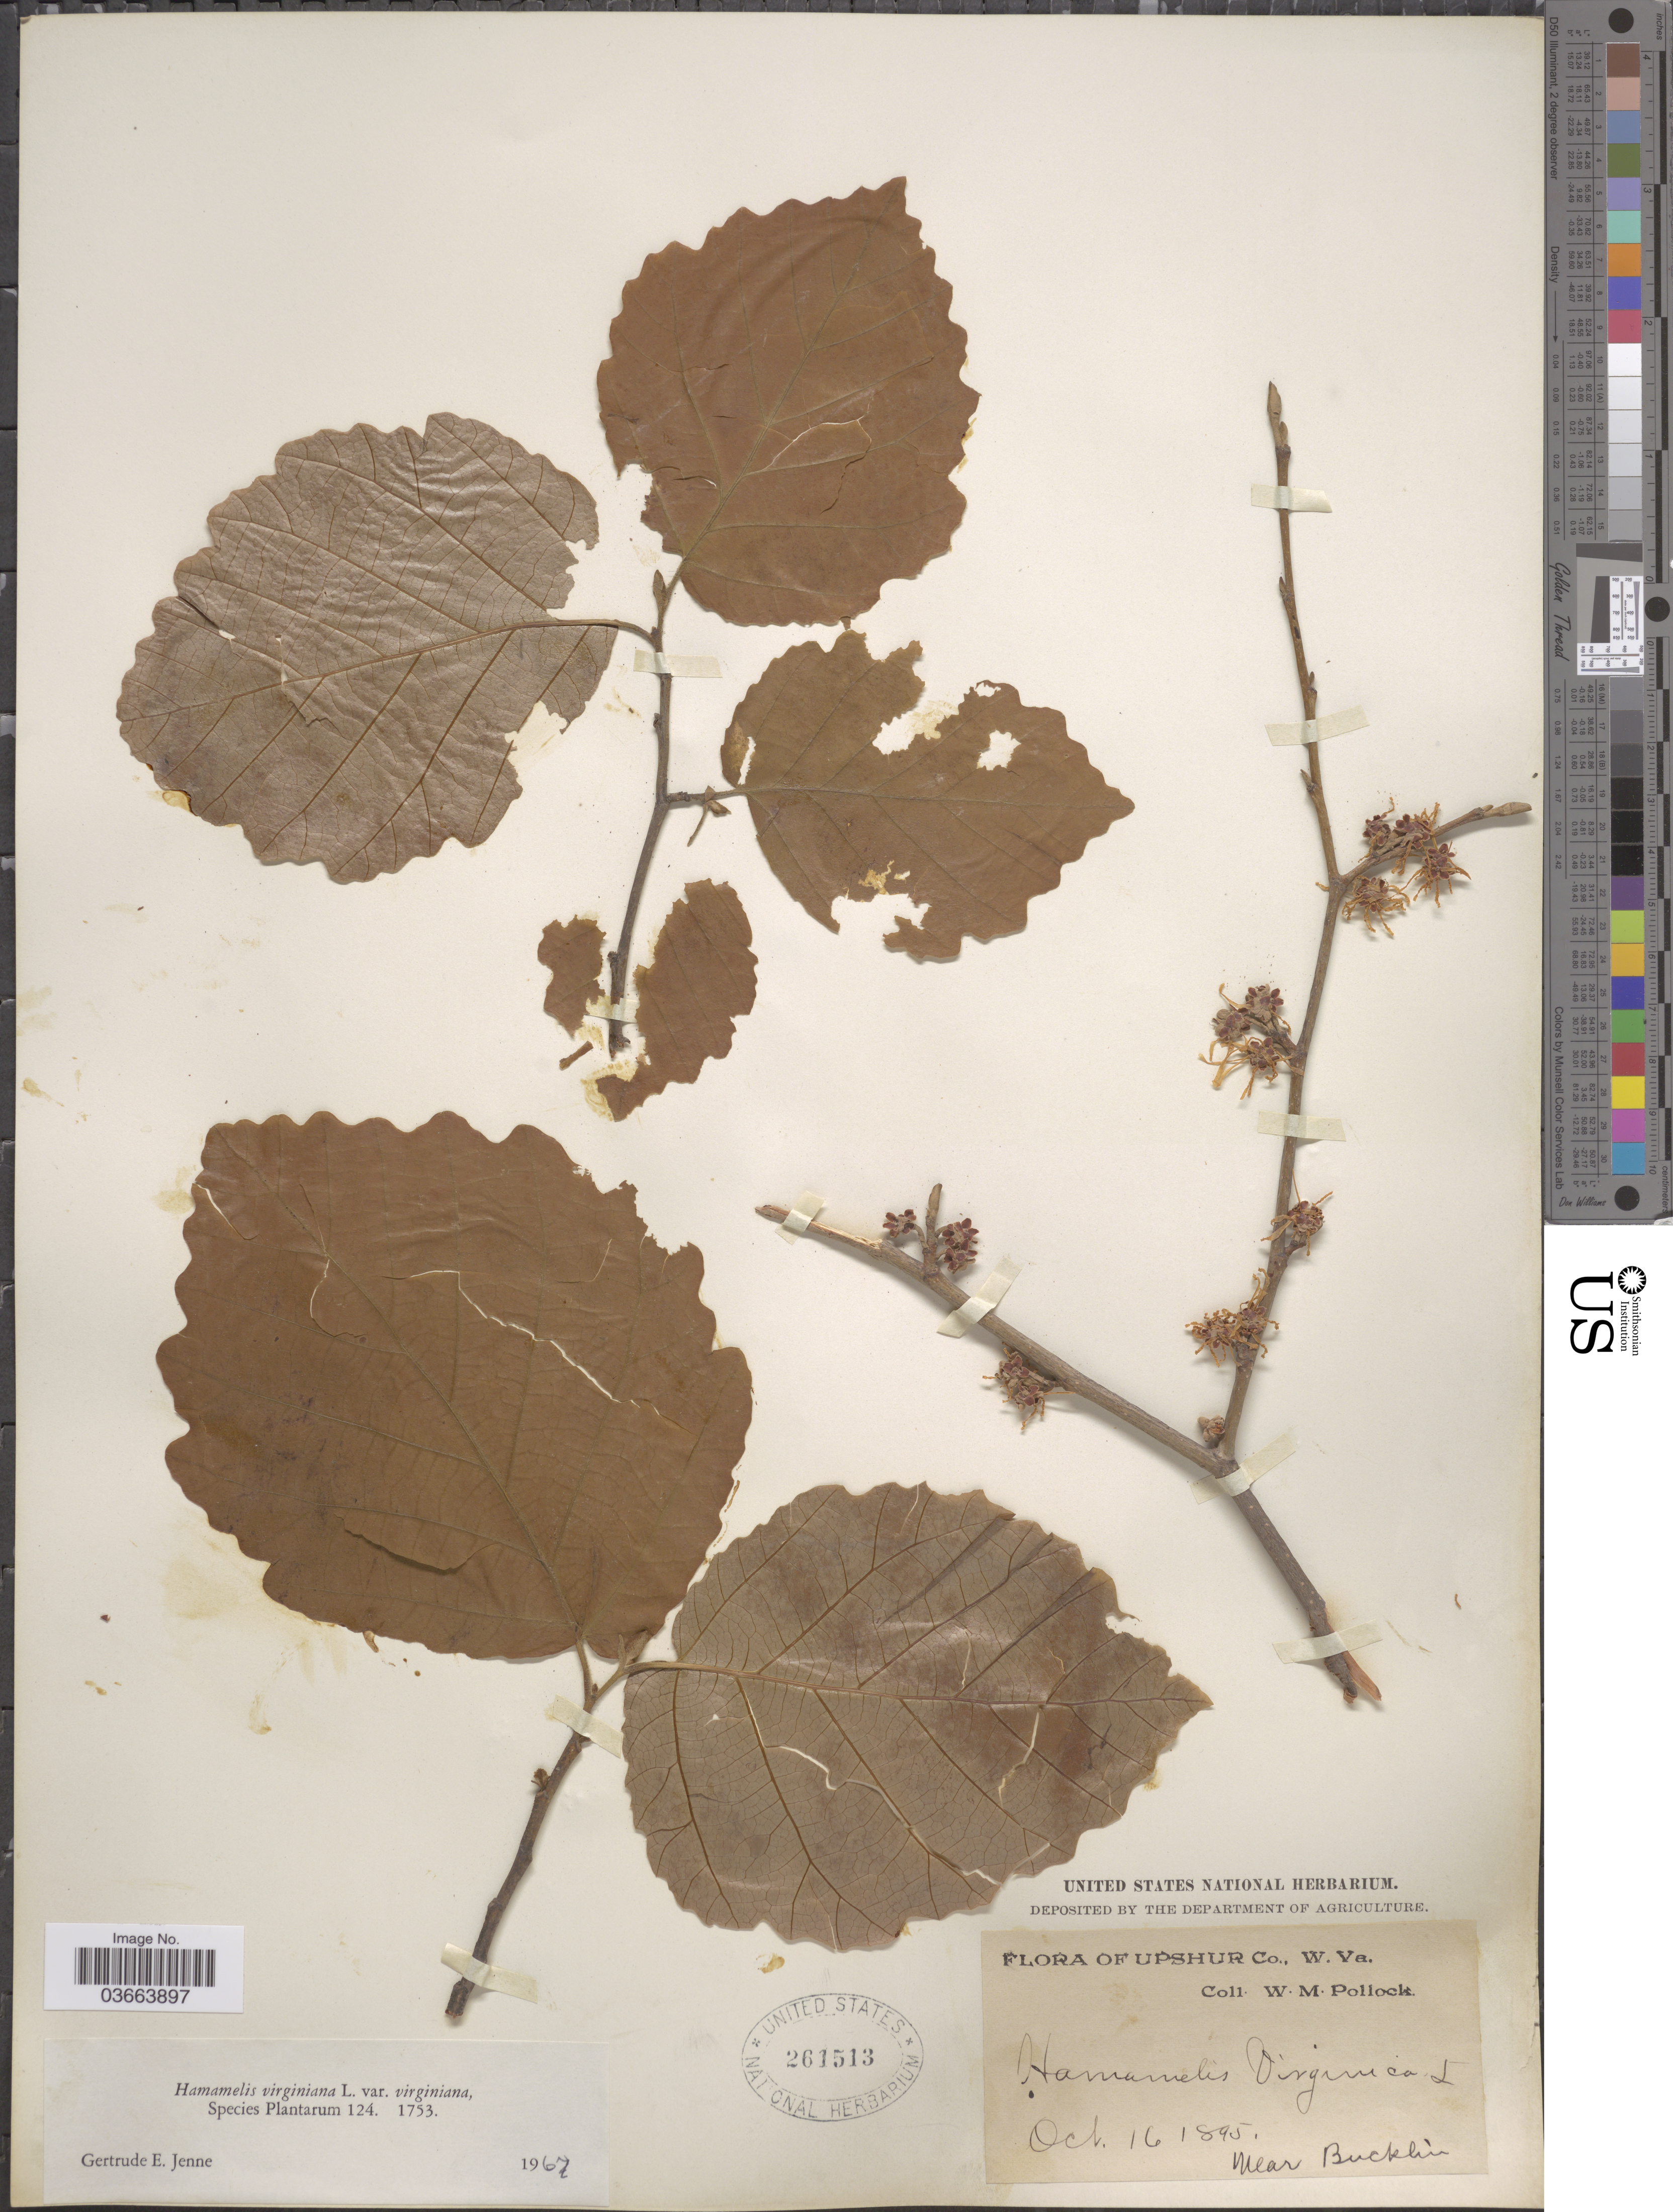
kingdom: Plantae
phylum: Tracheophyta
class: Magnoliopsida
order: Saxifragales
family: Hamamelidaceae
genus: Hamamelis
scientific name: Hamamelis virginiana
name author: L.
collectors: W. M. Pollock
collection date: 1895-10-16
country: United States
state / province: West Virginia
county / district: Upshur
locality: Near Bucklin.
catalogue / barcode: US 261513